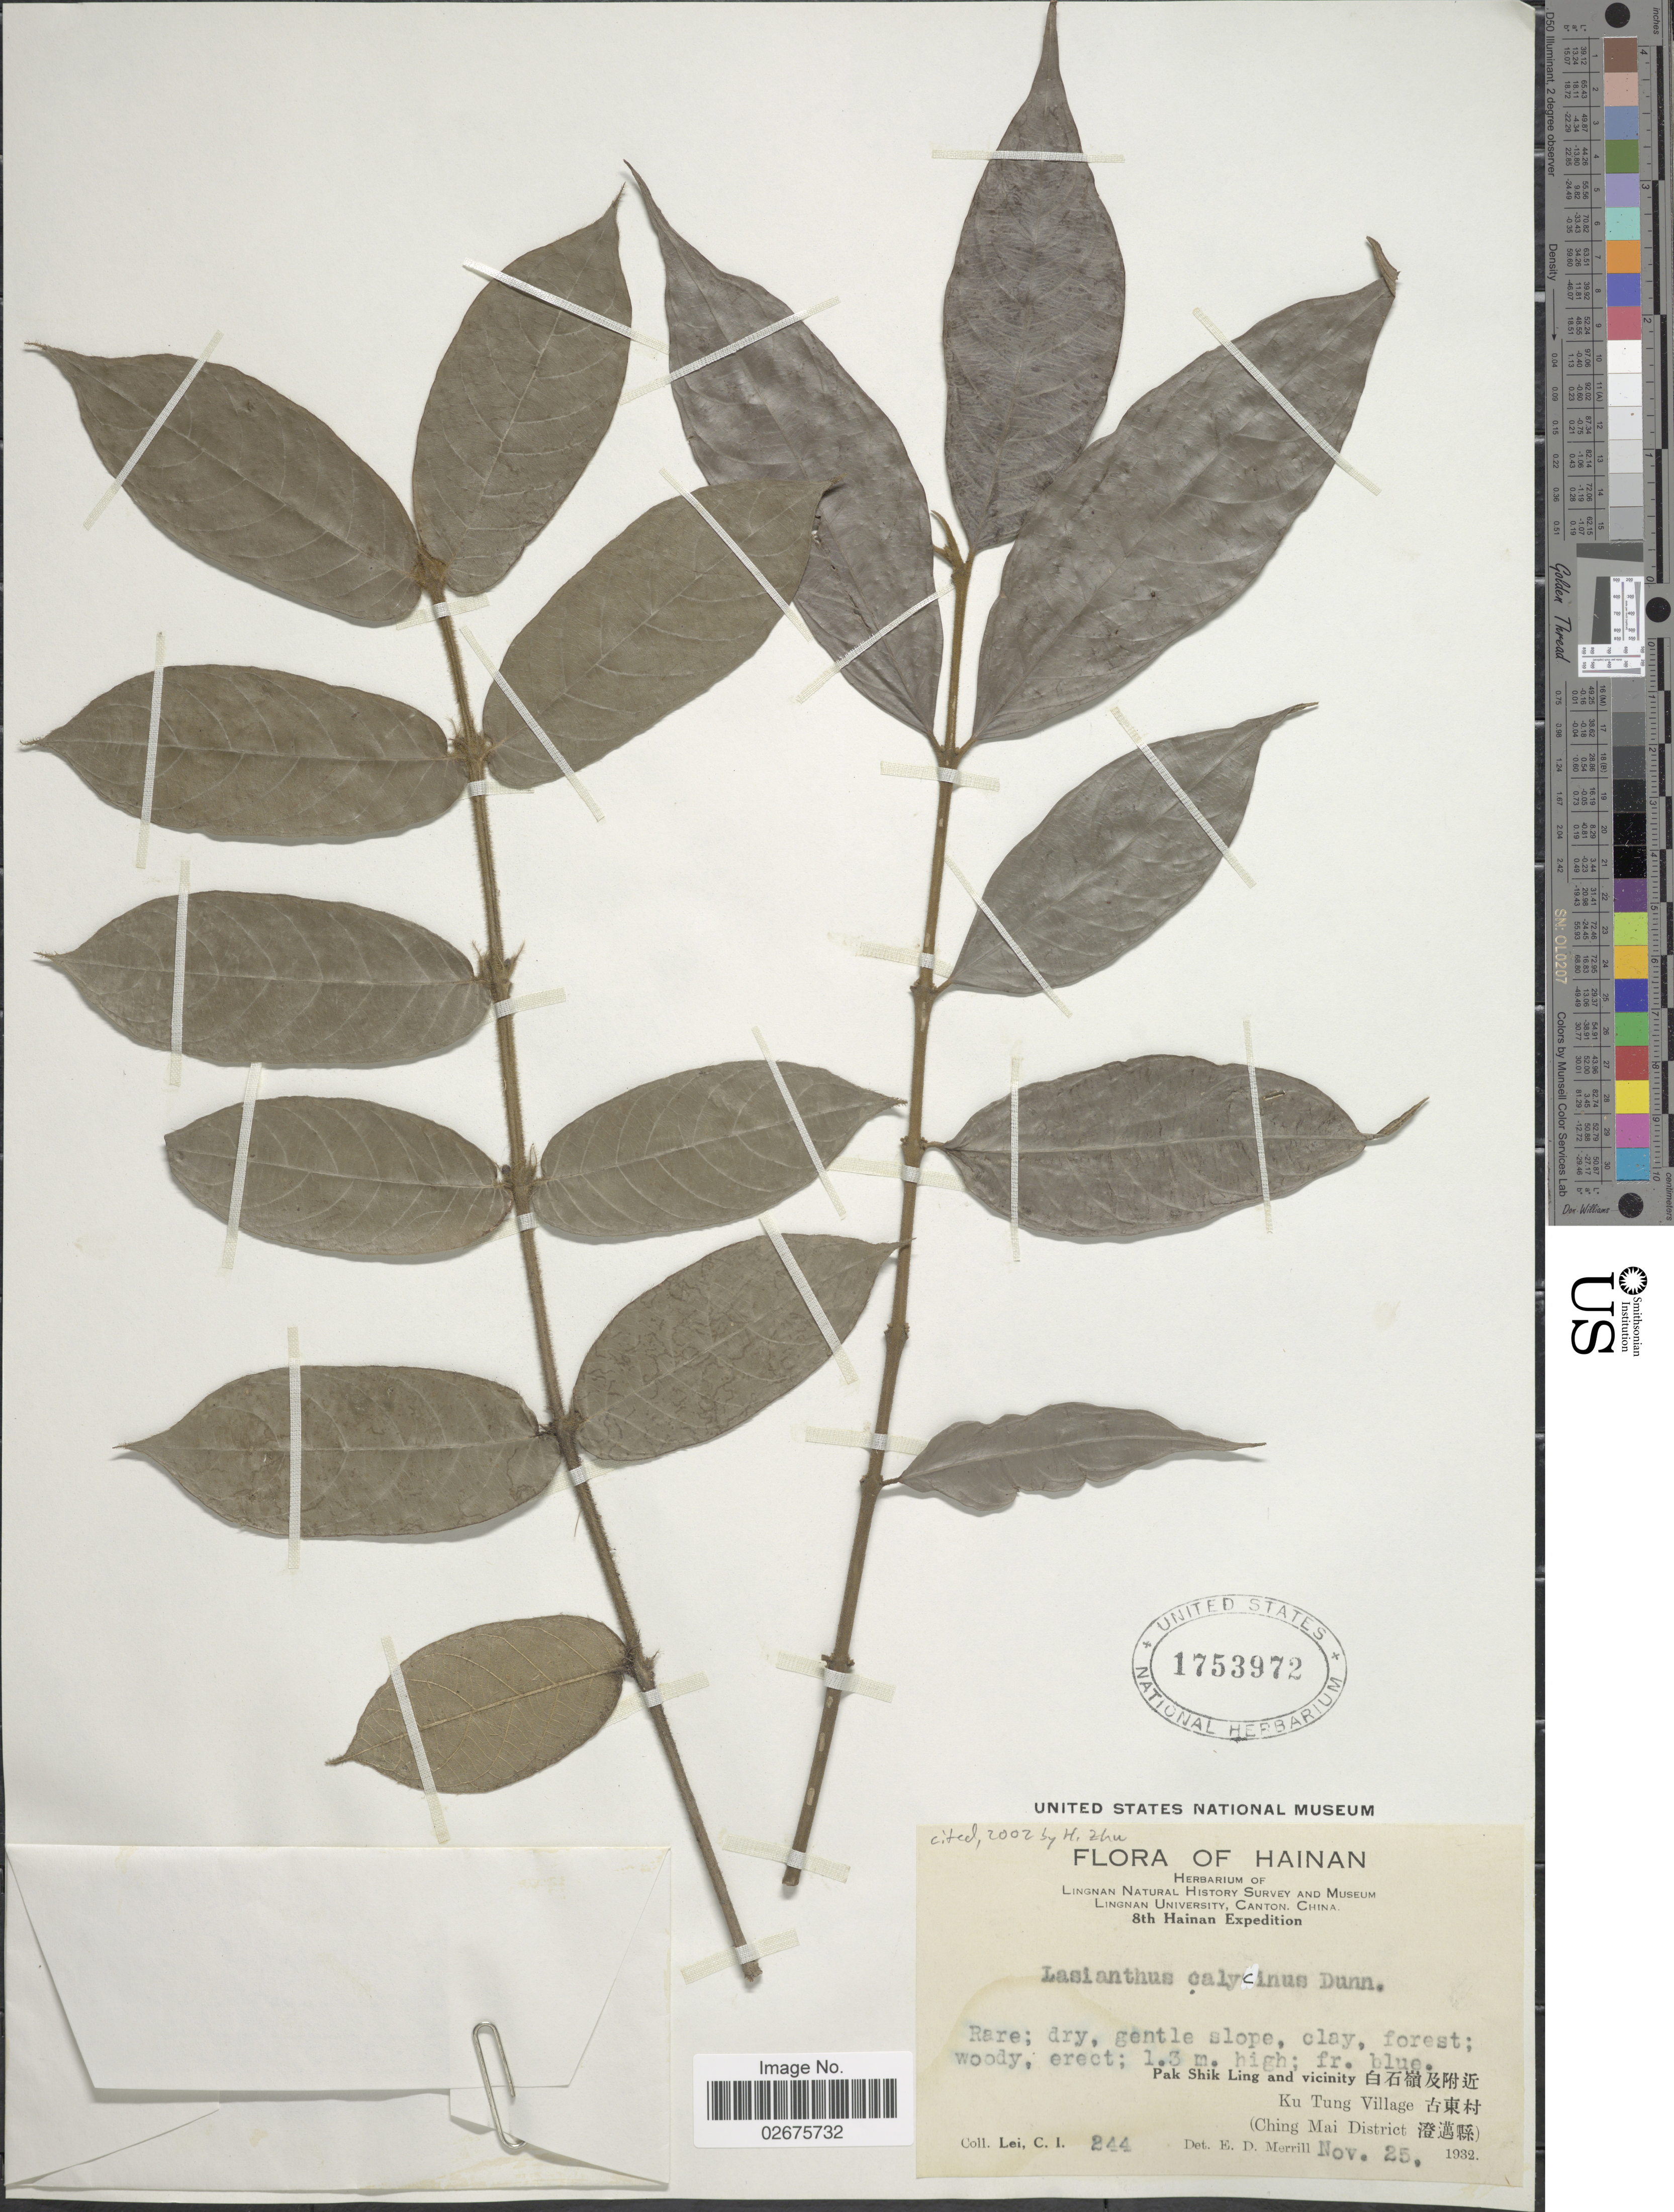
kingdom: Plantae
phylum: Tracheophyta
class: Magnoliopsida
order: Gentianales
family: Rubiaceae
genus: Lasianthus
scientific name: Lasianthus calycinus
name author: Dunn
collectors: C. I. Lei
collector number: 244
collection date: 1932-11-25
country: China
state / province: Hainan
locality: Hainan, Pak Shik Ling and vicinity, Ku Tung Village (Ching Mai District)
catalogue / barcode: US 1753972